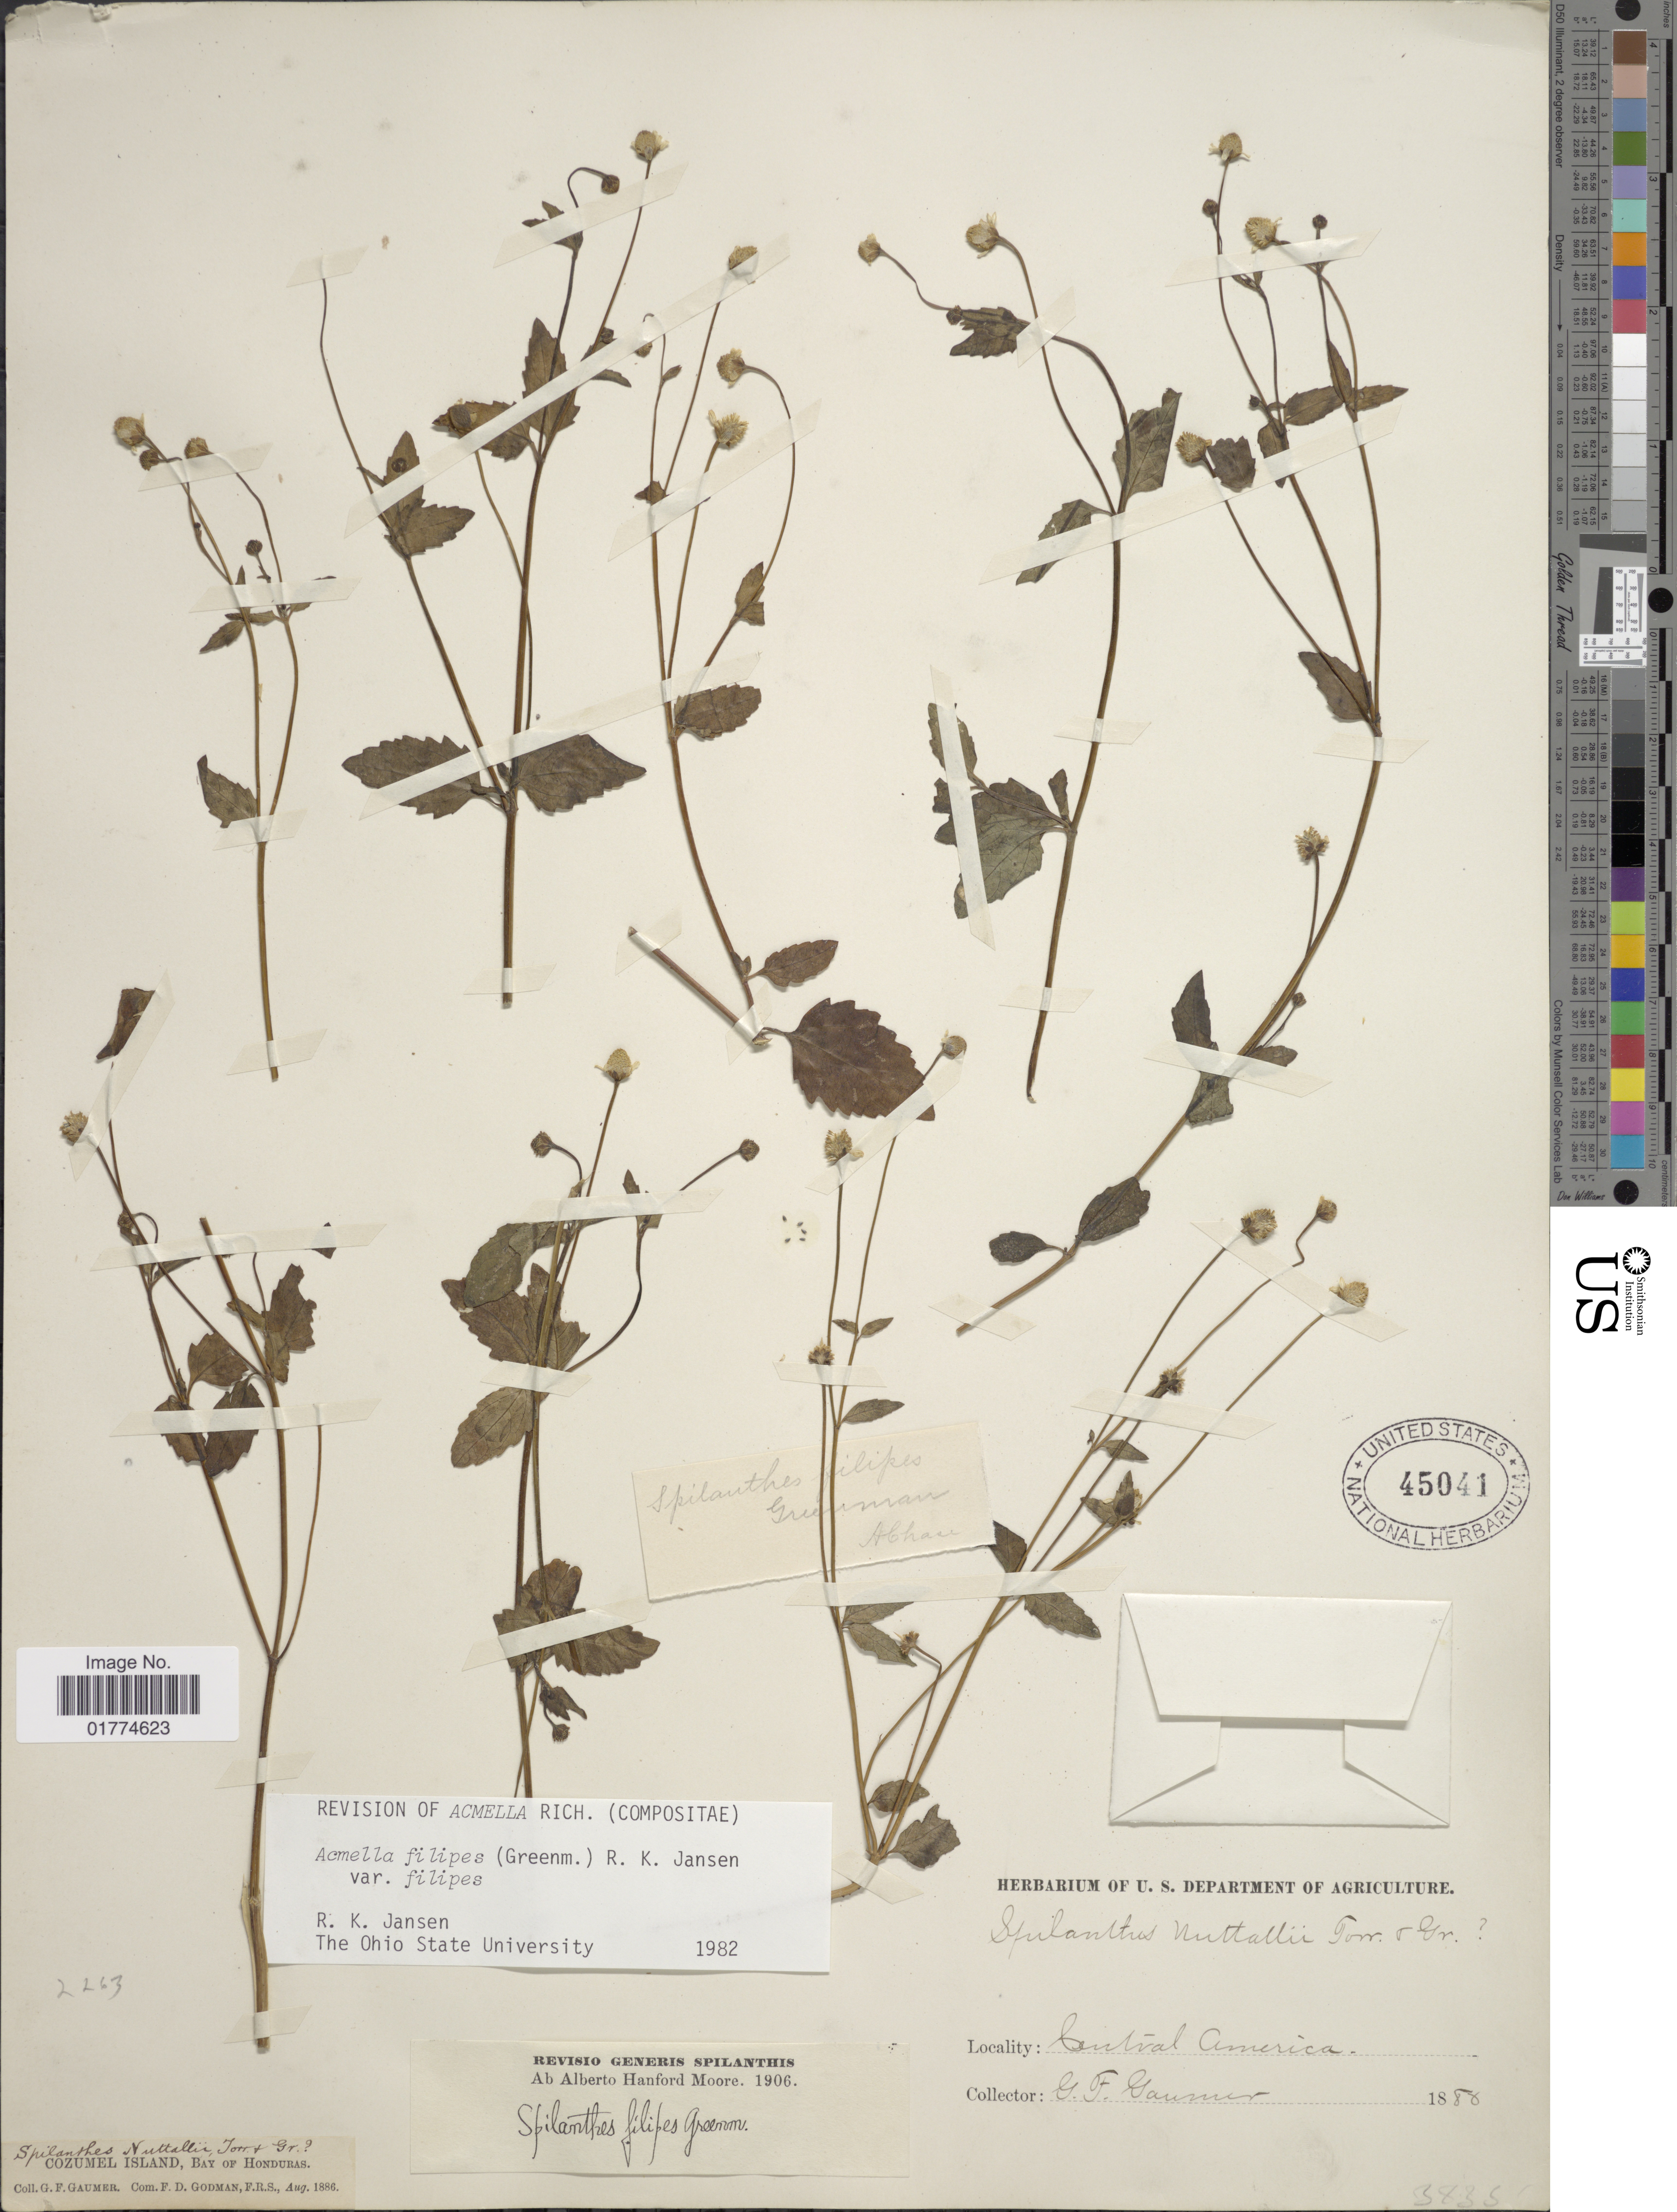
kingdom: Plantae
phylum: Tracheophyta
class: Magnoliopsida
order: Asterales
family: Asteraceae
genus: Acmella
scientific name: Acmella filipes var. filipes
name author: (Greenm.) R.K. Jansen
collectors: G. F. Gaumer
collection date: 1886-08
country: Honduras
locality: Cozumel Island, Bay of Honduras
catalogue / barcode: US 45041